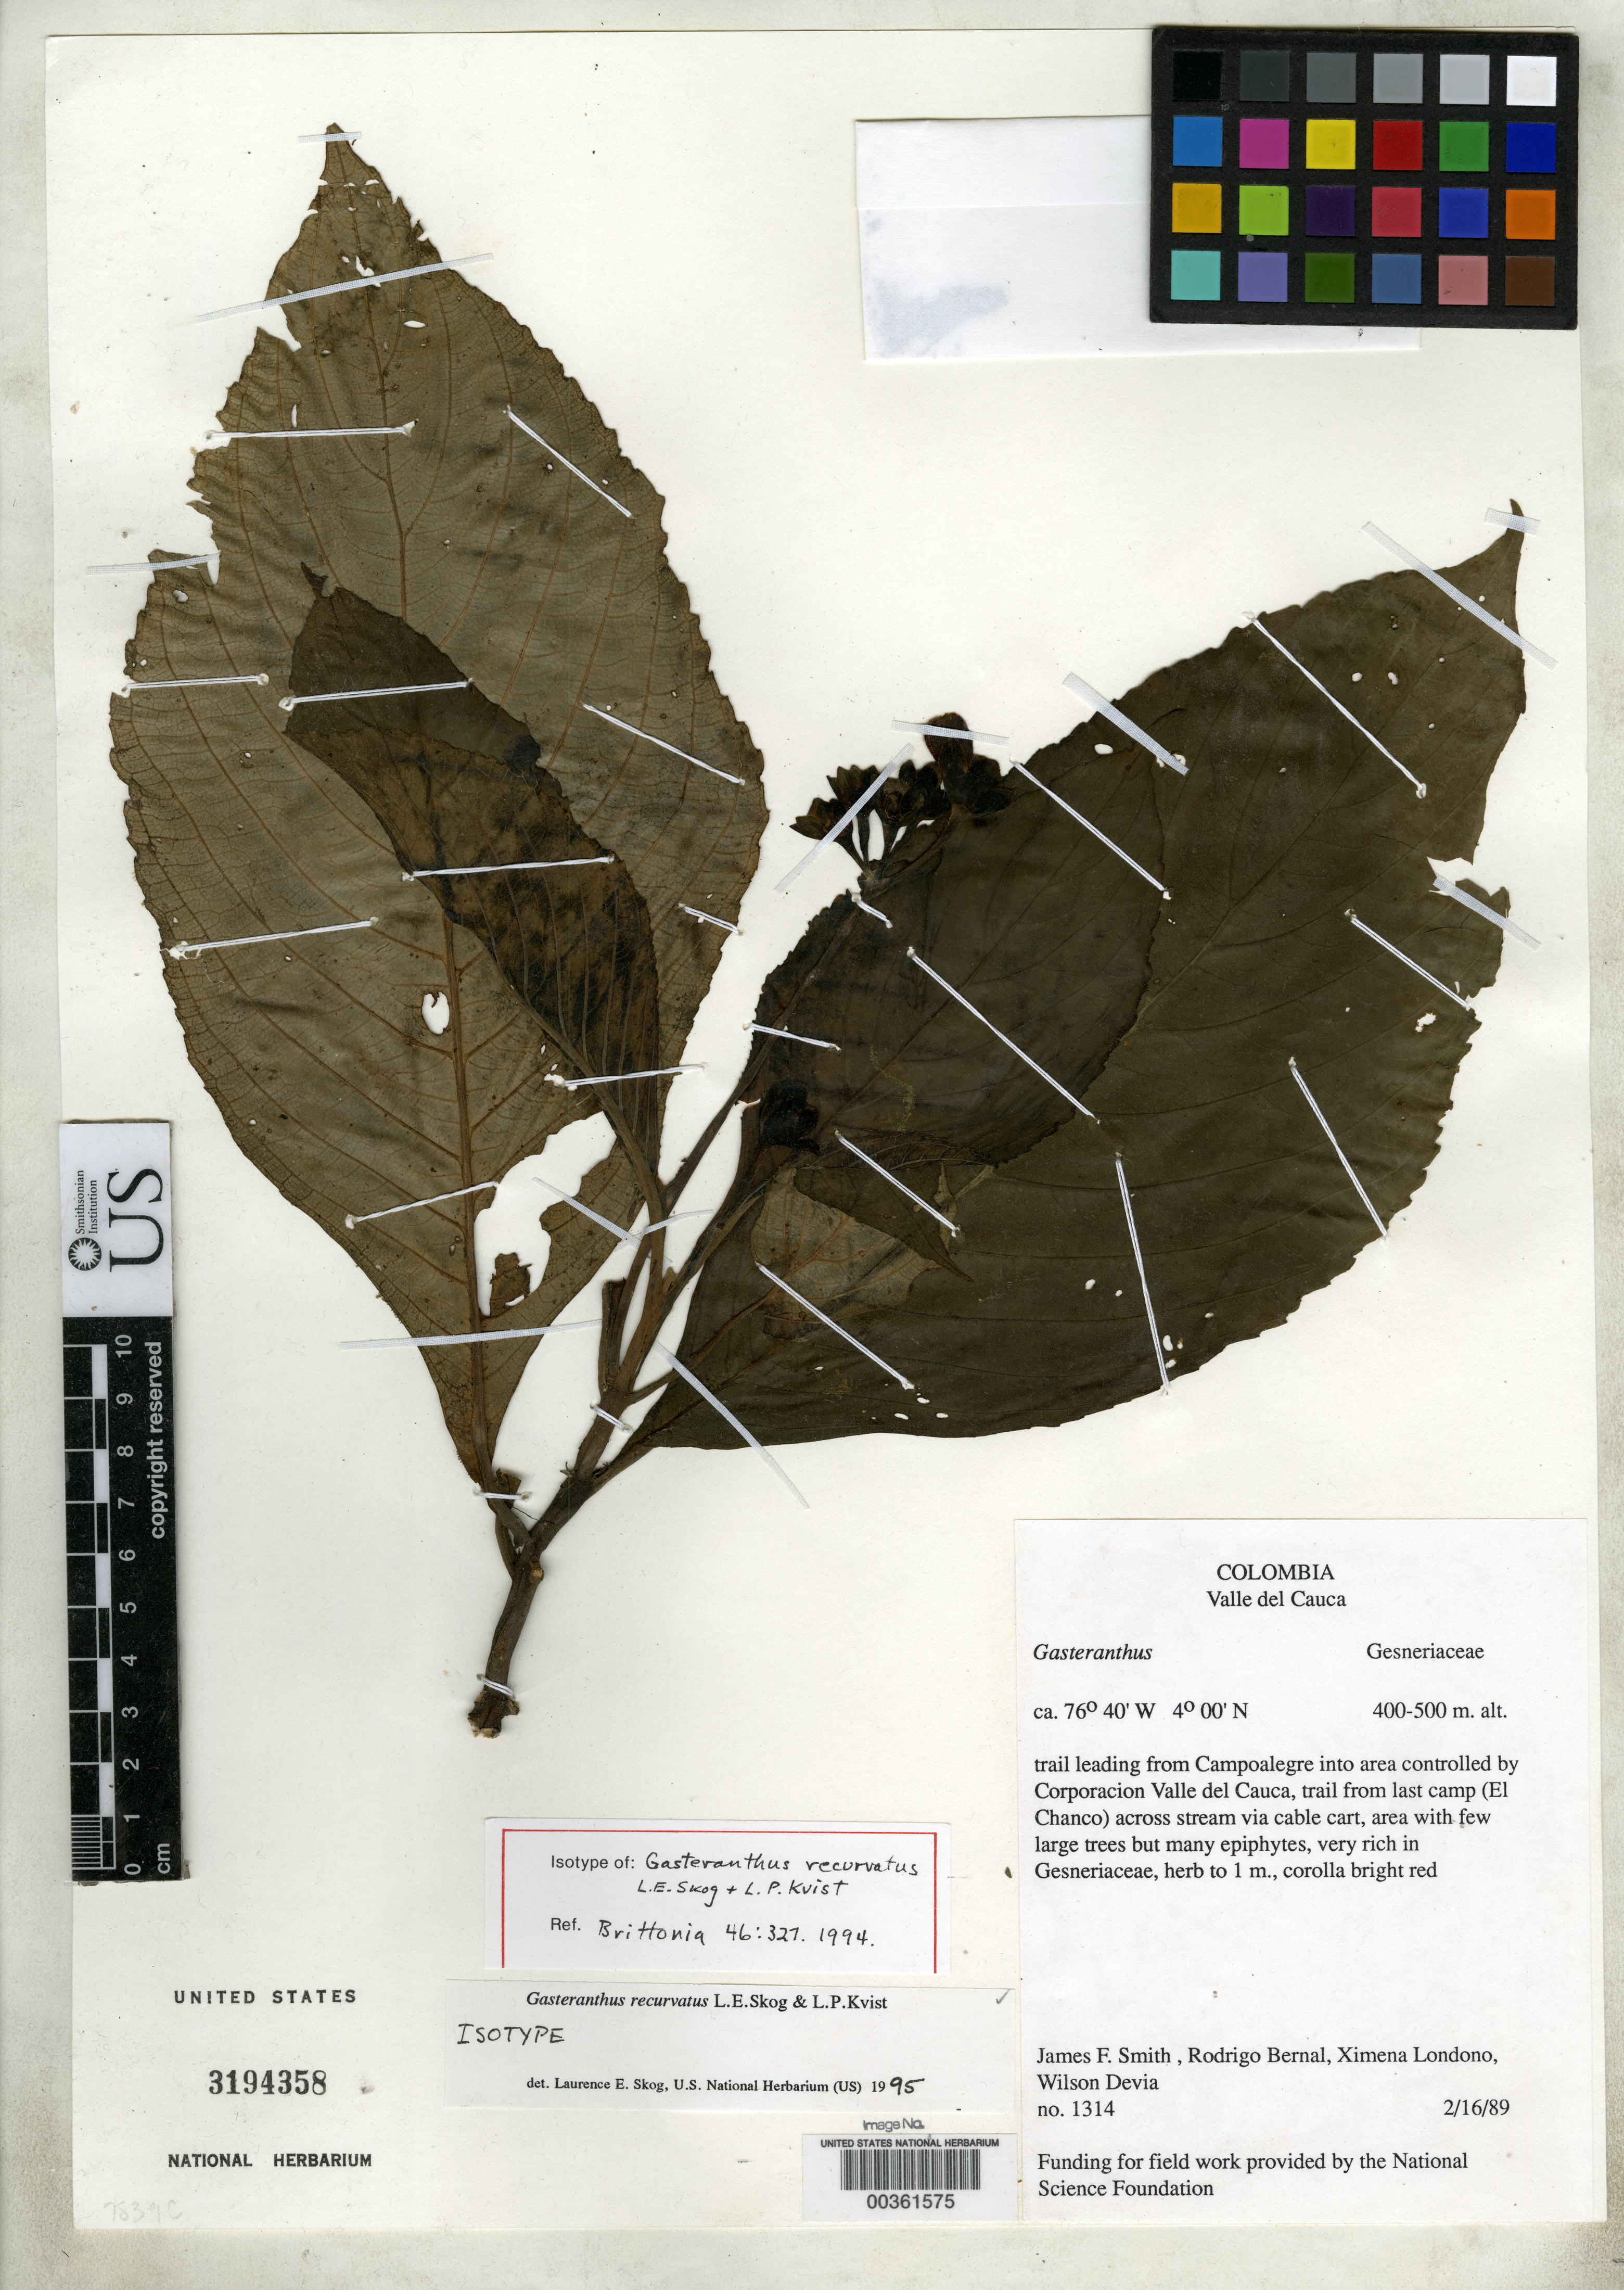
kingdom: Plantae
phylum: Tracheophyta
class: Magnoliopsida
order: Lamiales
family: Gesneriaceae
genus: Gasteranthus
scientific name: Gasteranthus recurvatus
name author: L.E. Skog & L.P. Kvist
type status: Isotype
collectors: J. F. Smith, R. Bernal González, X. Londoño & W. Devia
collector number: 1314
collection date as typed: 16 Feb 1989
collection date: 1989-02-16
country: Colombia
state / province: Valle del Cauca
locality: Trail from Campoalegre into area controlled by Corporacion Valle del Cauca, Trail from camp (El Chanco) across stream.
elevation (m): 400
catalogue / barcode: US 3194358